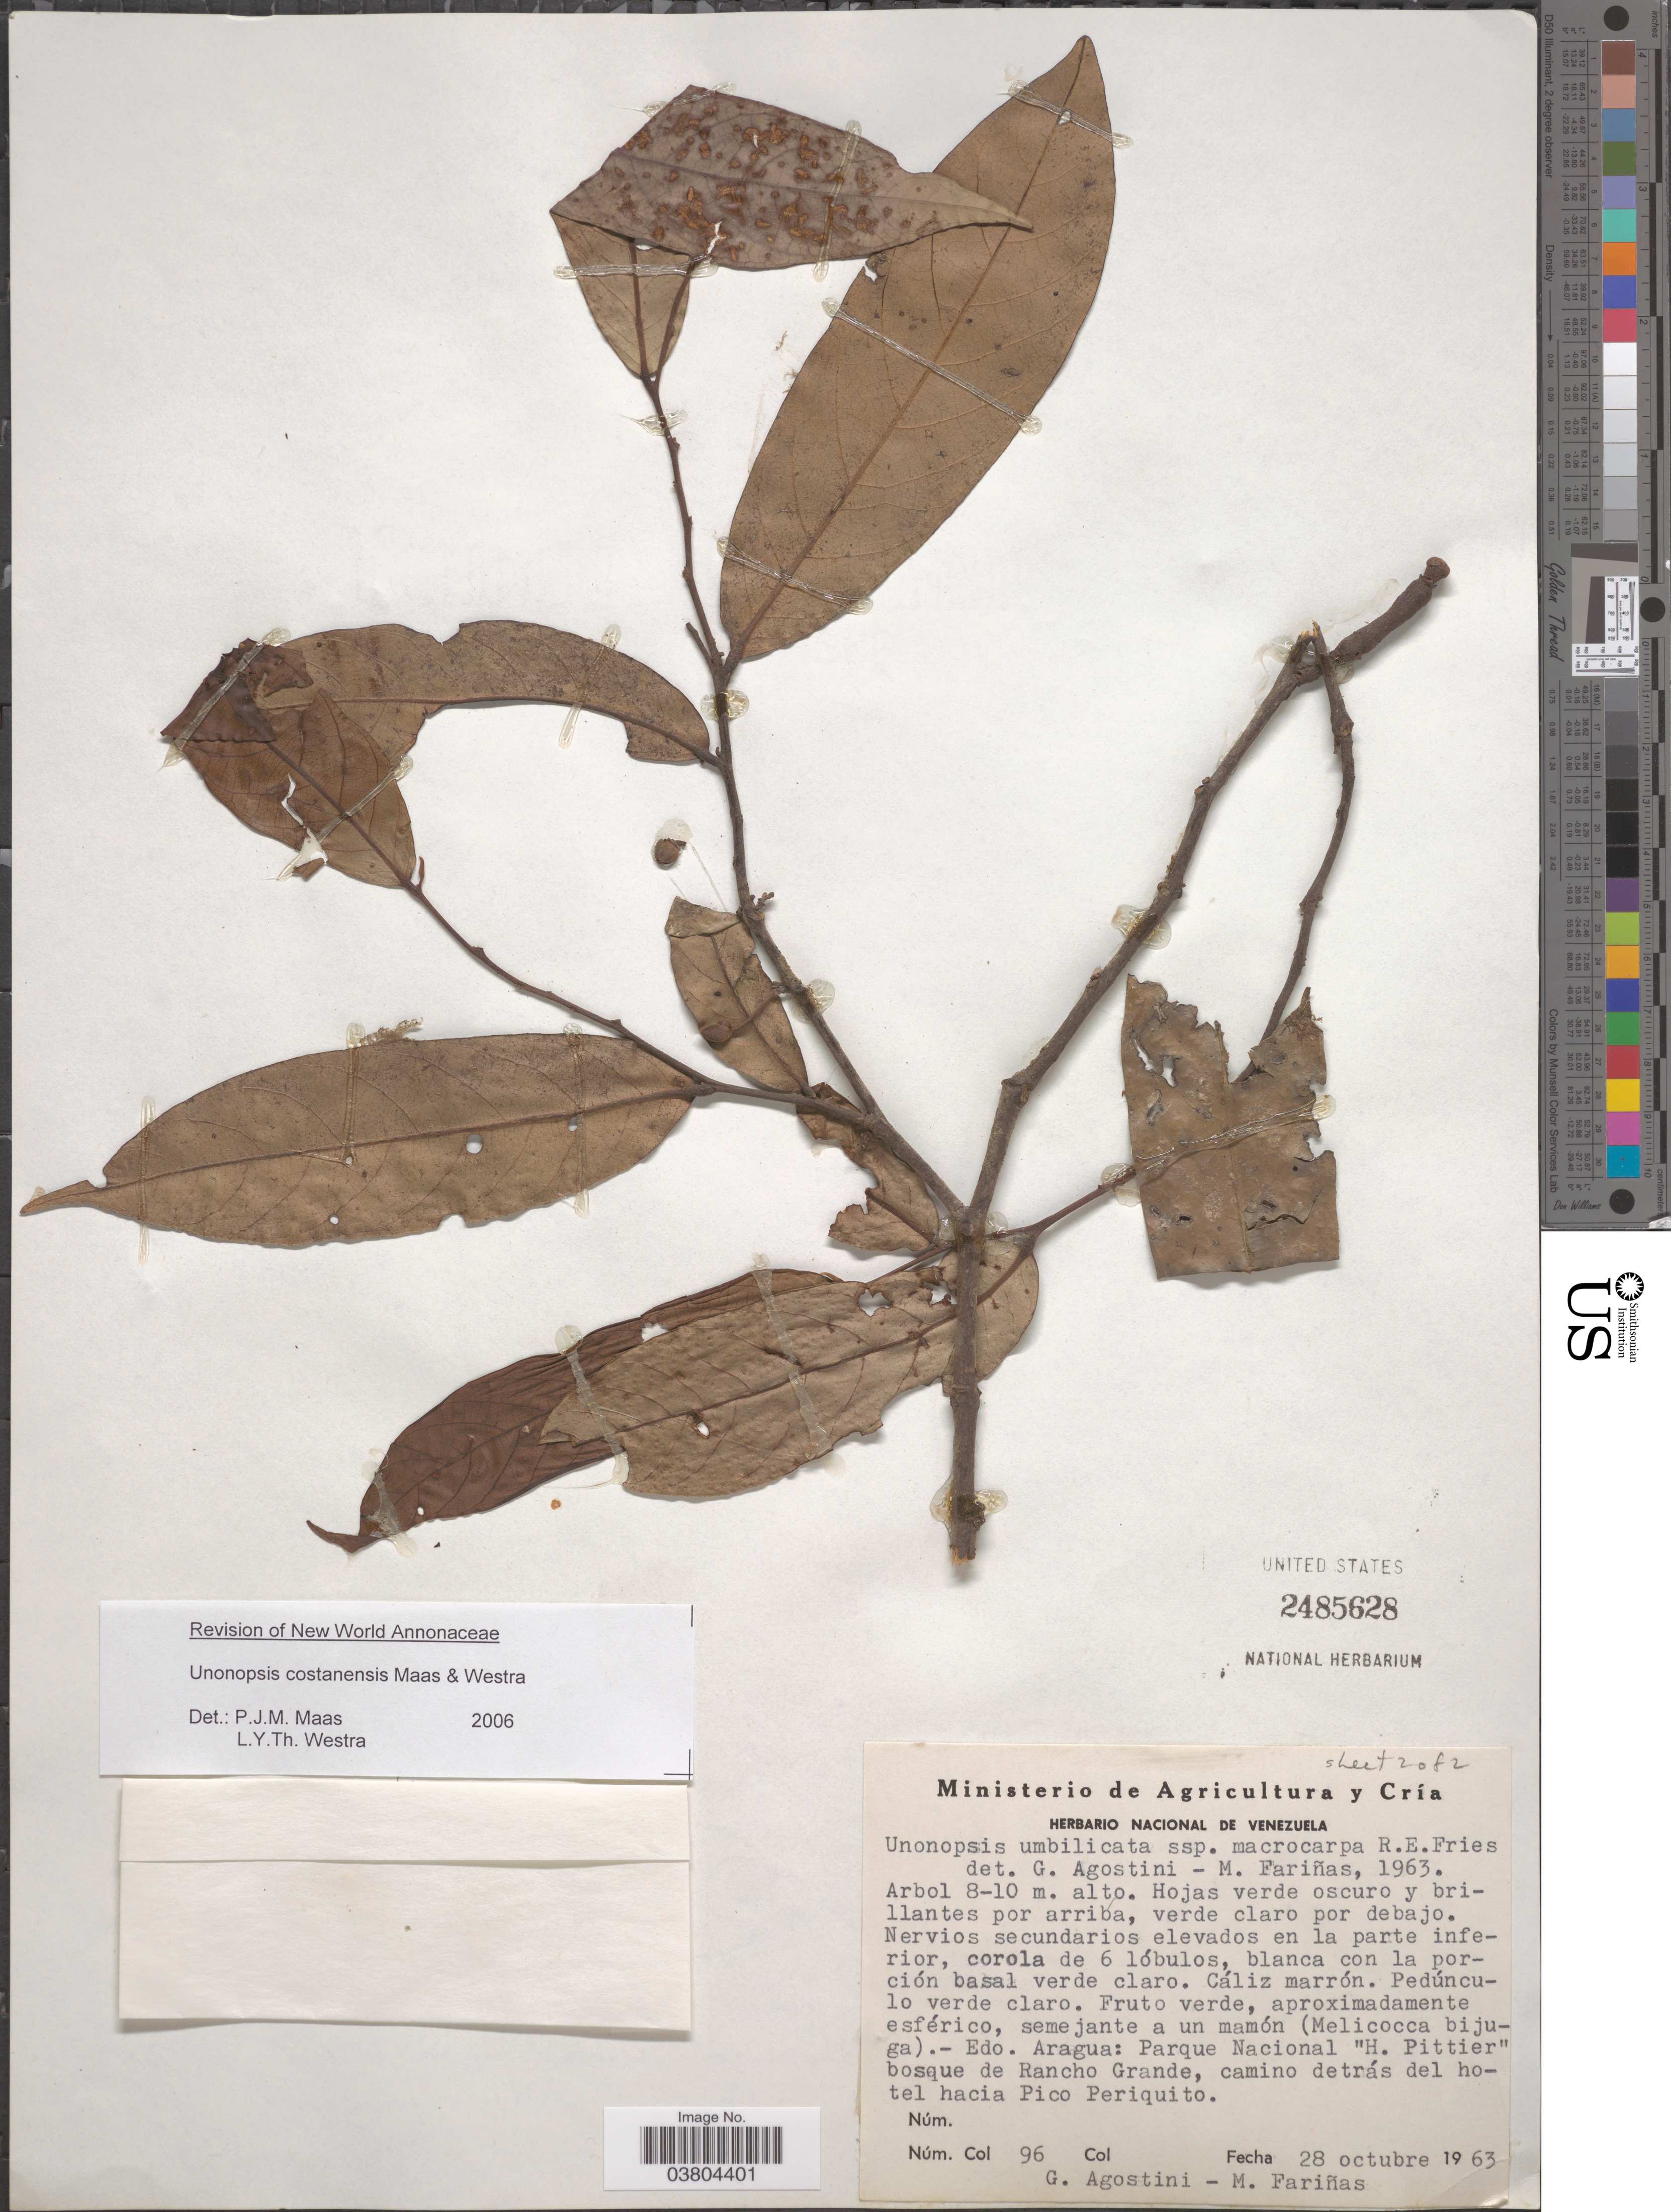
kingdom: Plantae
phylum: Tracheophyta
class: Magnoliopsida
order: Magnoliales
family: Annonaceae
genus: Unonopsis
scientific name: Unonopsis costanensis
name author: Maas & Westra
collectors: G. Agostini & M. Fariñas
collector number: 96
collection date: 1963-10-28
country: Venezuela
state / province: Aragua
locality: Parque Nacional "H. Pittier" bosque de Rancho Grande, camino detrás del hotel hacia Pico Periquito.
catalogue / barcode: US 2485628